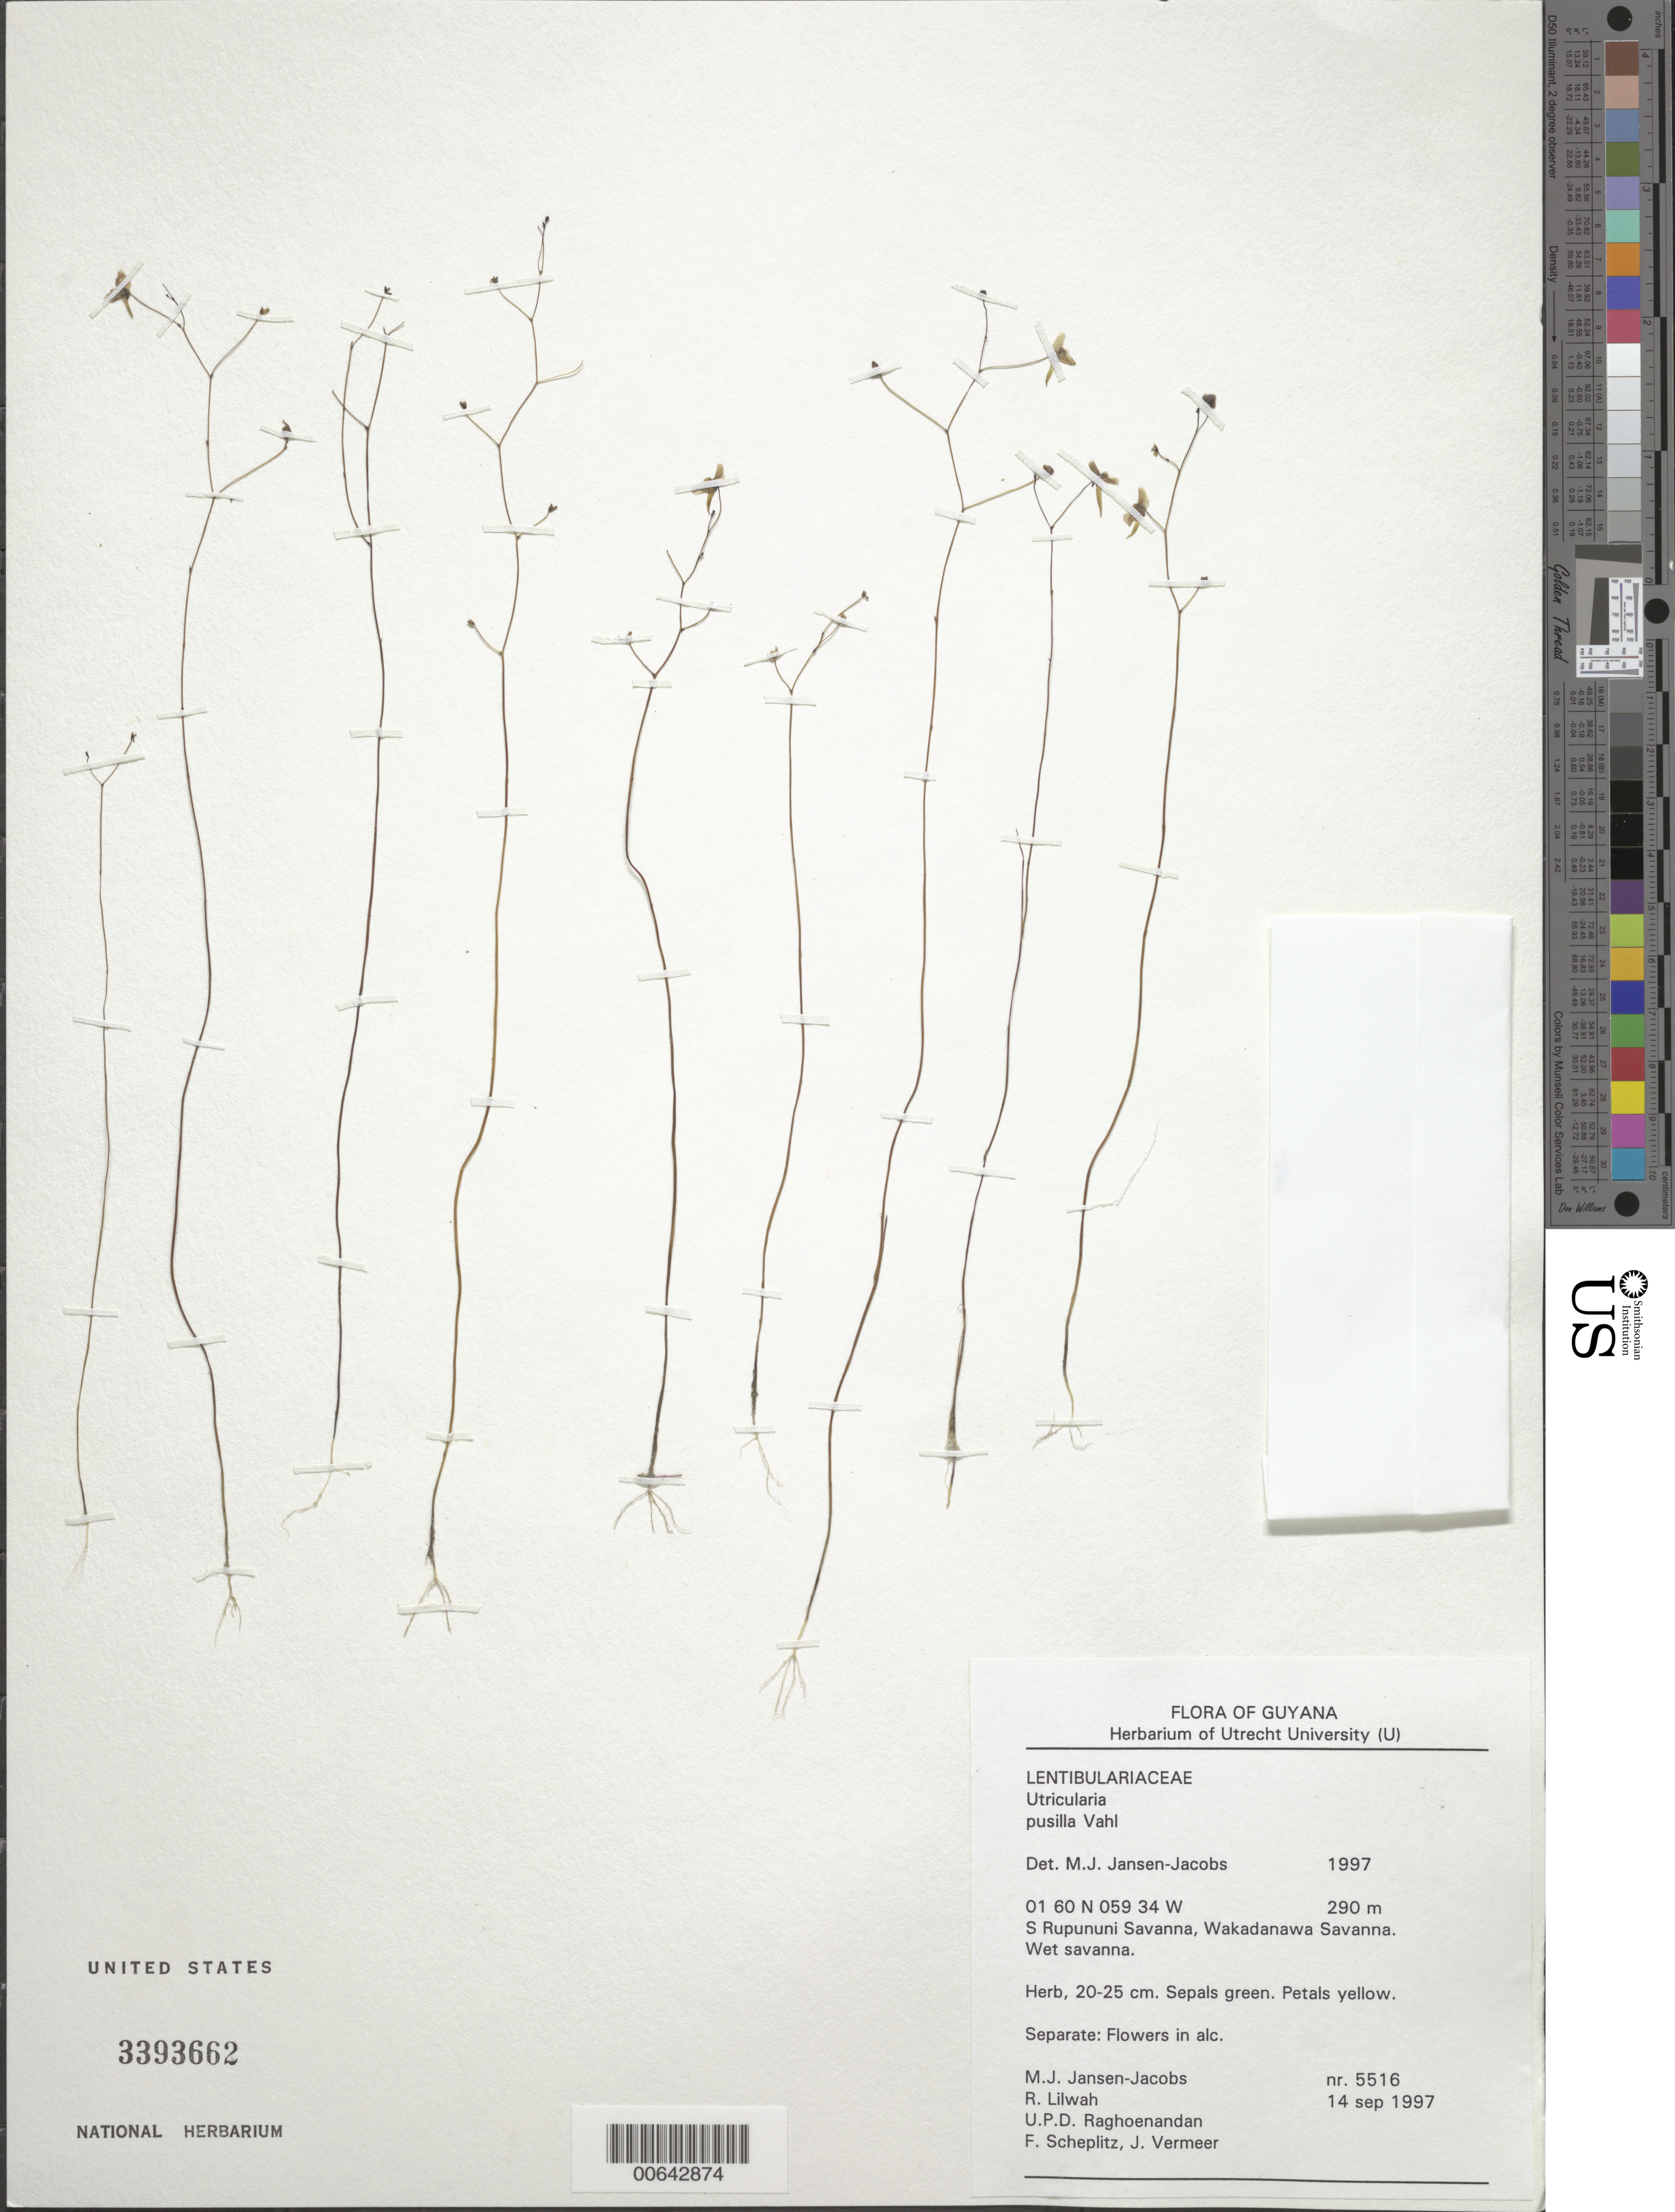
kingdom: Plantae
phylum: Tracheophyta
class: Magnoliopsida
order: Lamiales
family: Lentibulariaceae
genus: Utricularia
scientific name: Utricularia pusilla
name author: Vahl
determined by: Jansen-Jacobs, M. J., (U), Nationaal Herbarium Nederland, Utrecht University branch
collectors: M. J. Jansen-Jacobs, R. Lilwah, U. Raghoenandan, F. Scheplitz & J. Vermeer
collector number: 5516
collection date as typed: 14-Sep-97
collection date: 1997-09-14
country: Guyana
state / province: U. Takutu-U. Essequibo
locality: S. Rupununi savanna, Wakadanawa Savanna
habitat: Wet savanna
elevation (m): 290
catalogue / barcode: US 3393662